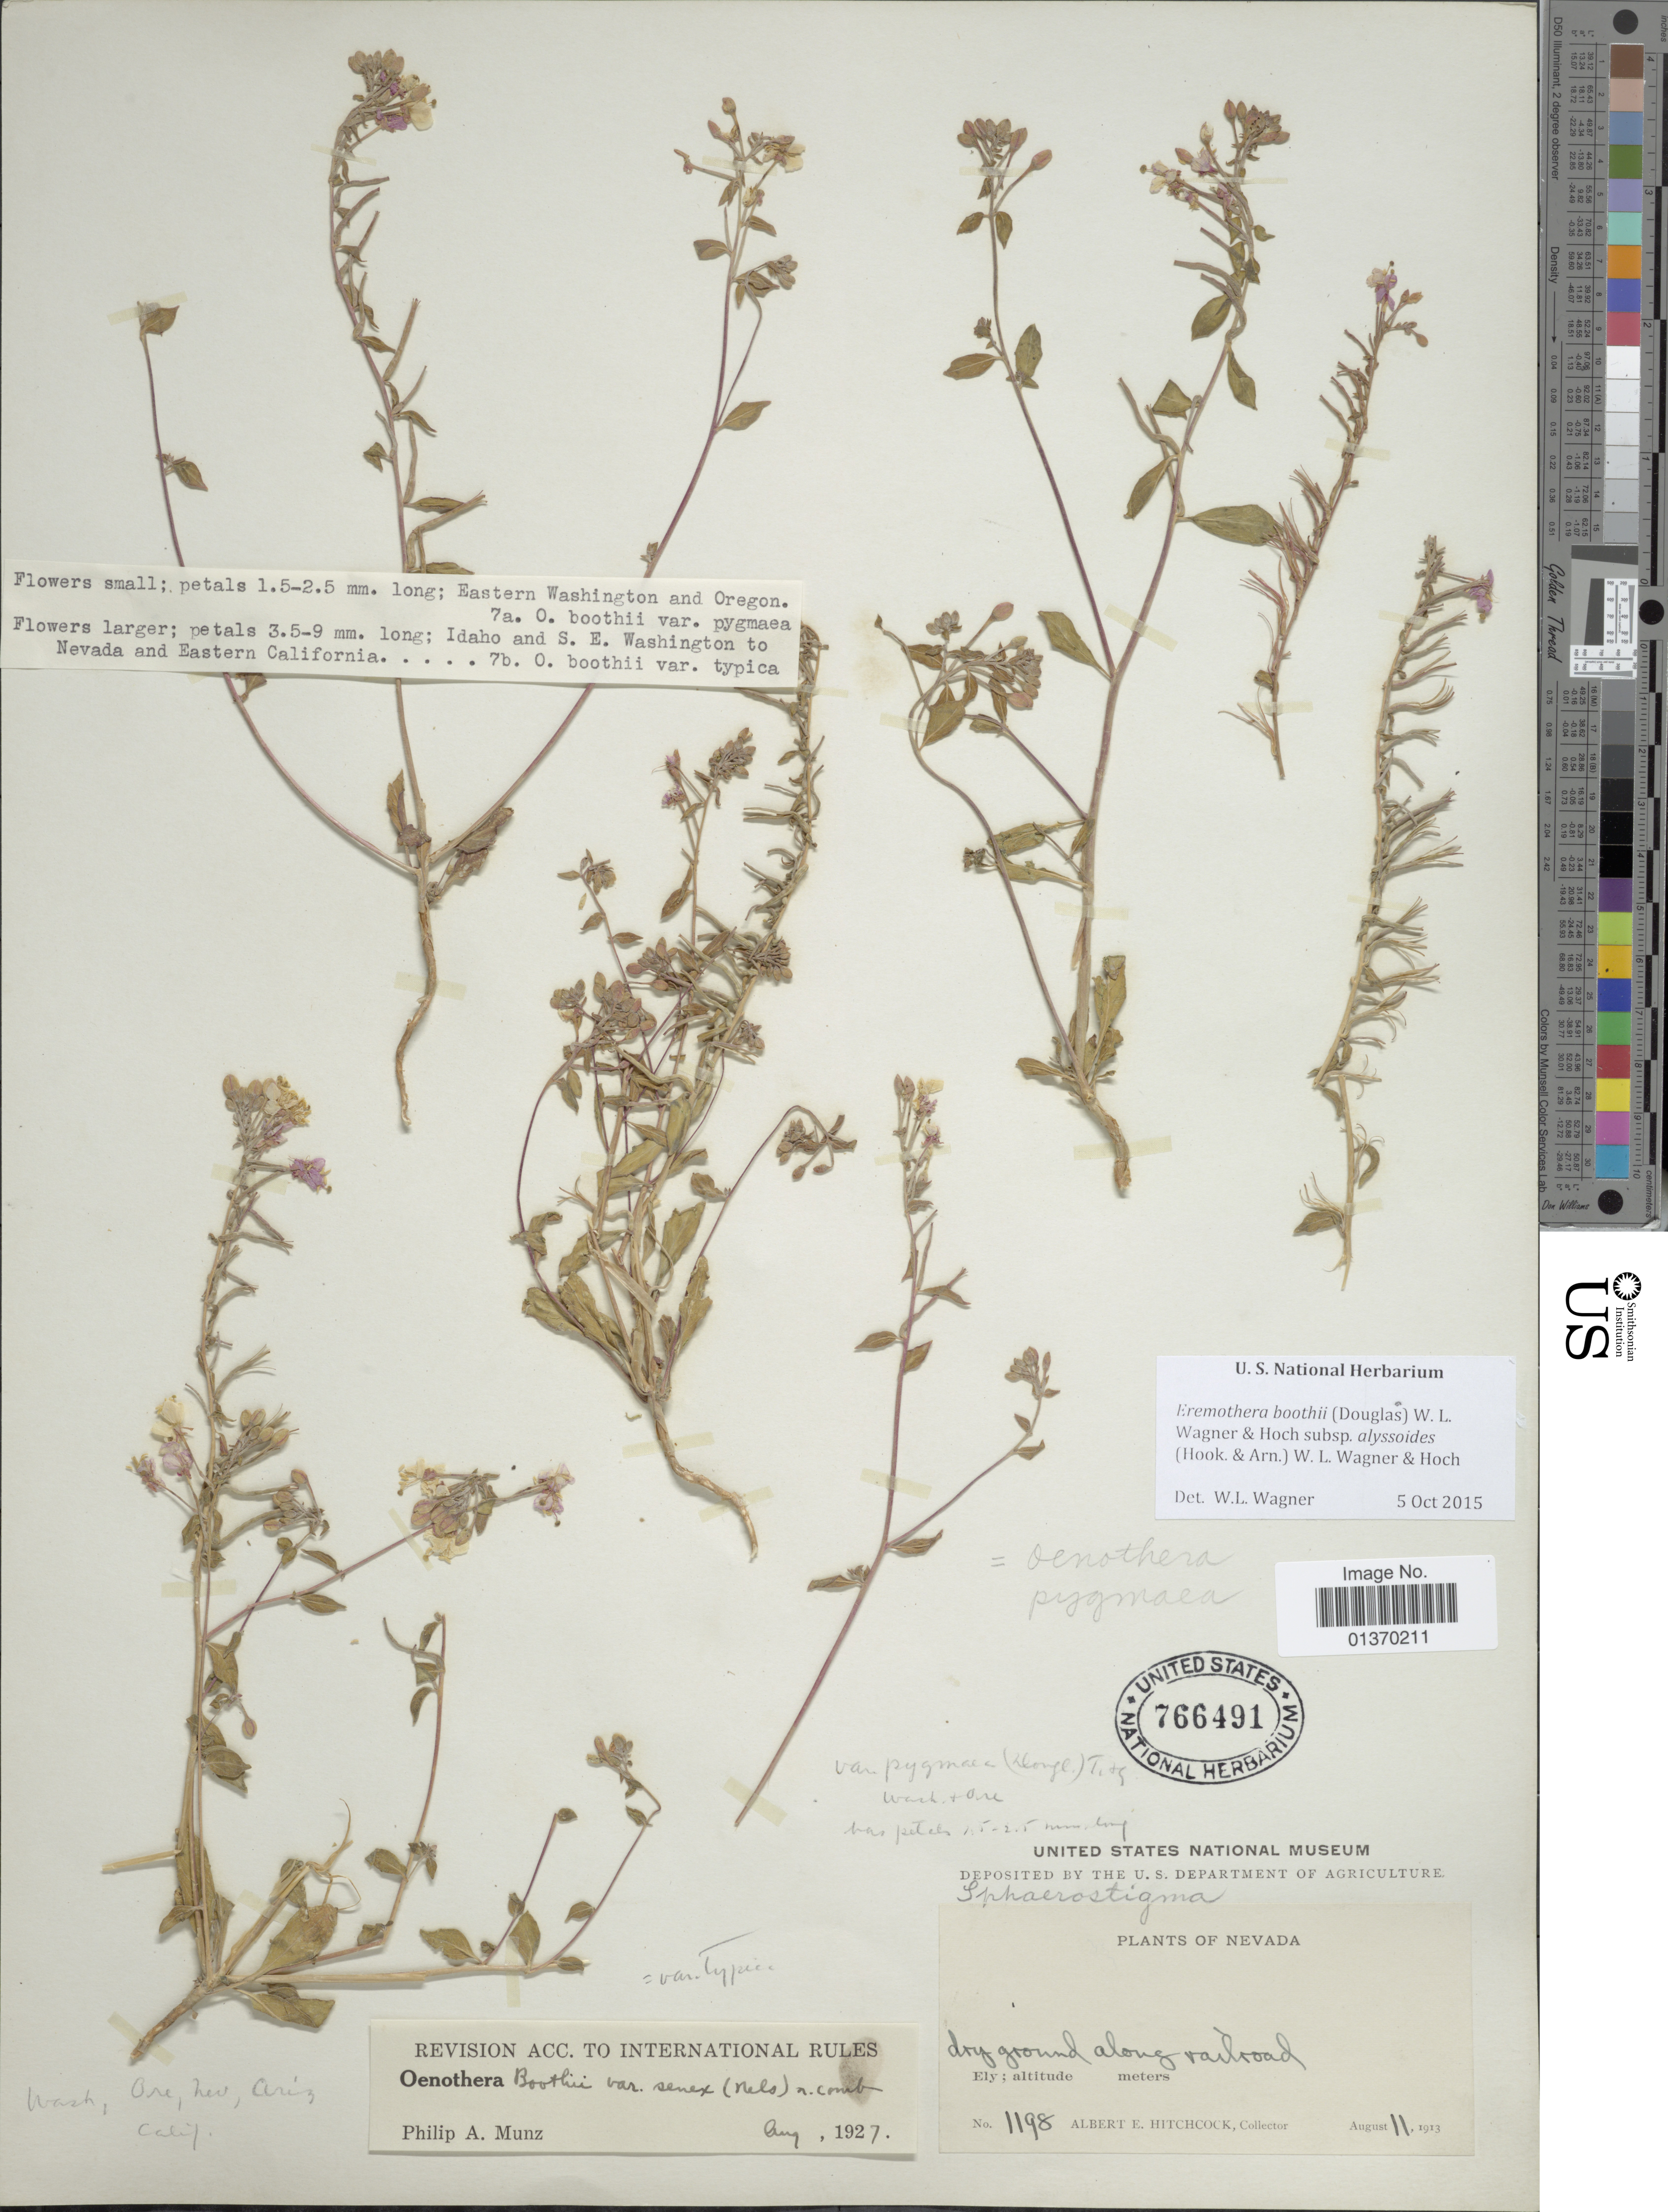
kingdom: Plantae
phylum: Tracheophyta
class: Magnoliopsida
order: Myrtales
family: Onagraceae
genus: Eremothera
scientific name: Eremothera boothii subsp. alyssoides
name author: (Hook. & Arn.) W.L. Wagner & Hoch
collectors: A. Hitchcock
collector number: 1198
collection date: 1913-08-11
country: United States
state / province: Nevada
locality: Dry ground along railroad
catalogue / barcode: US 766491